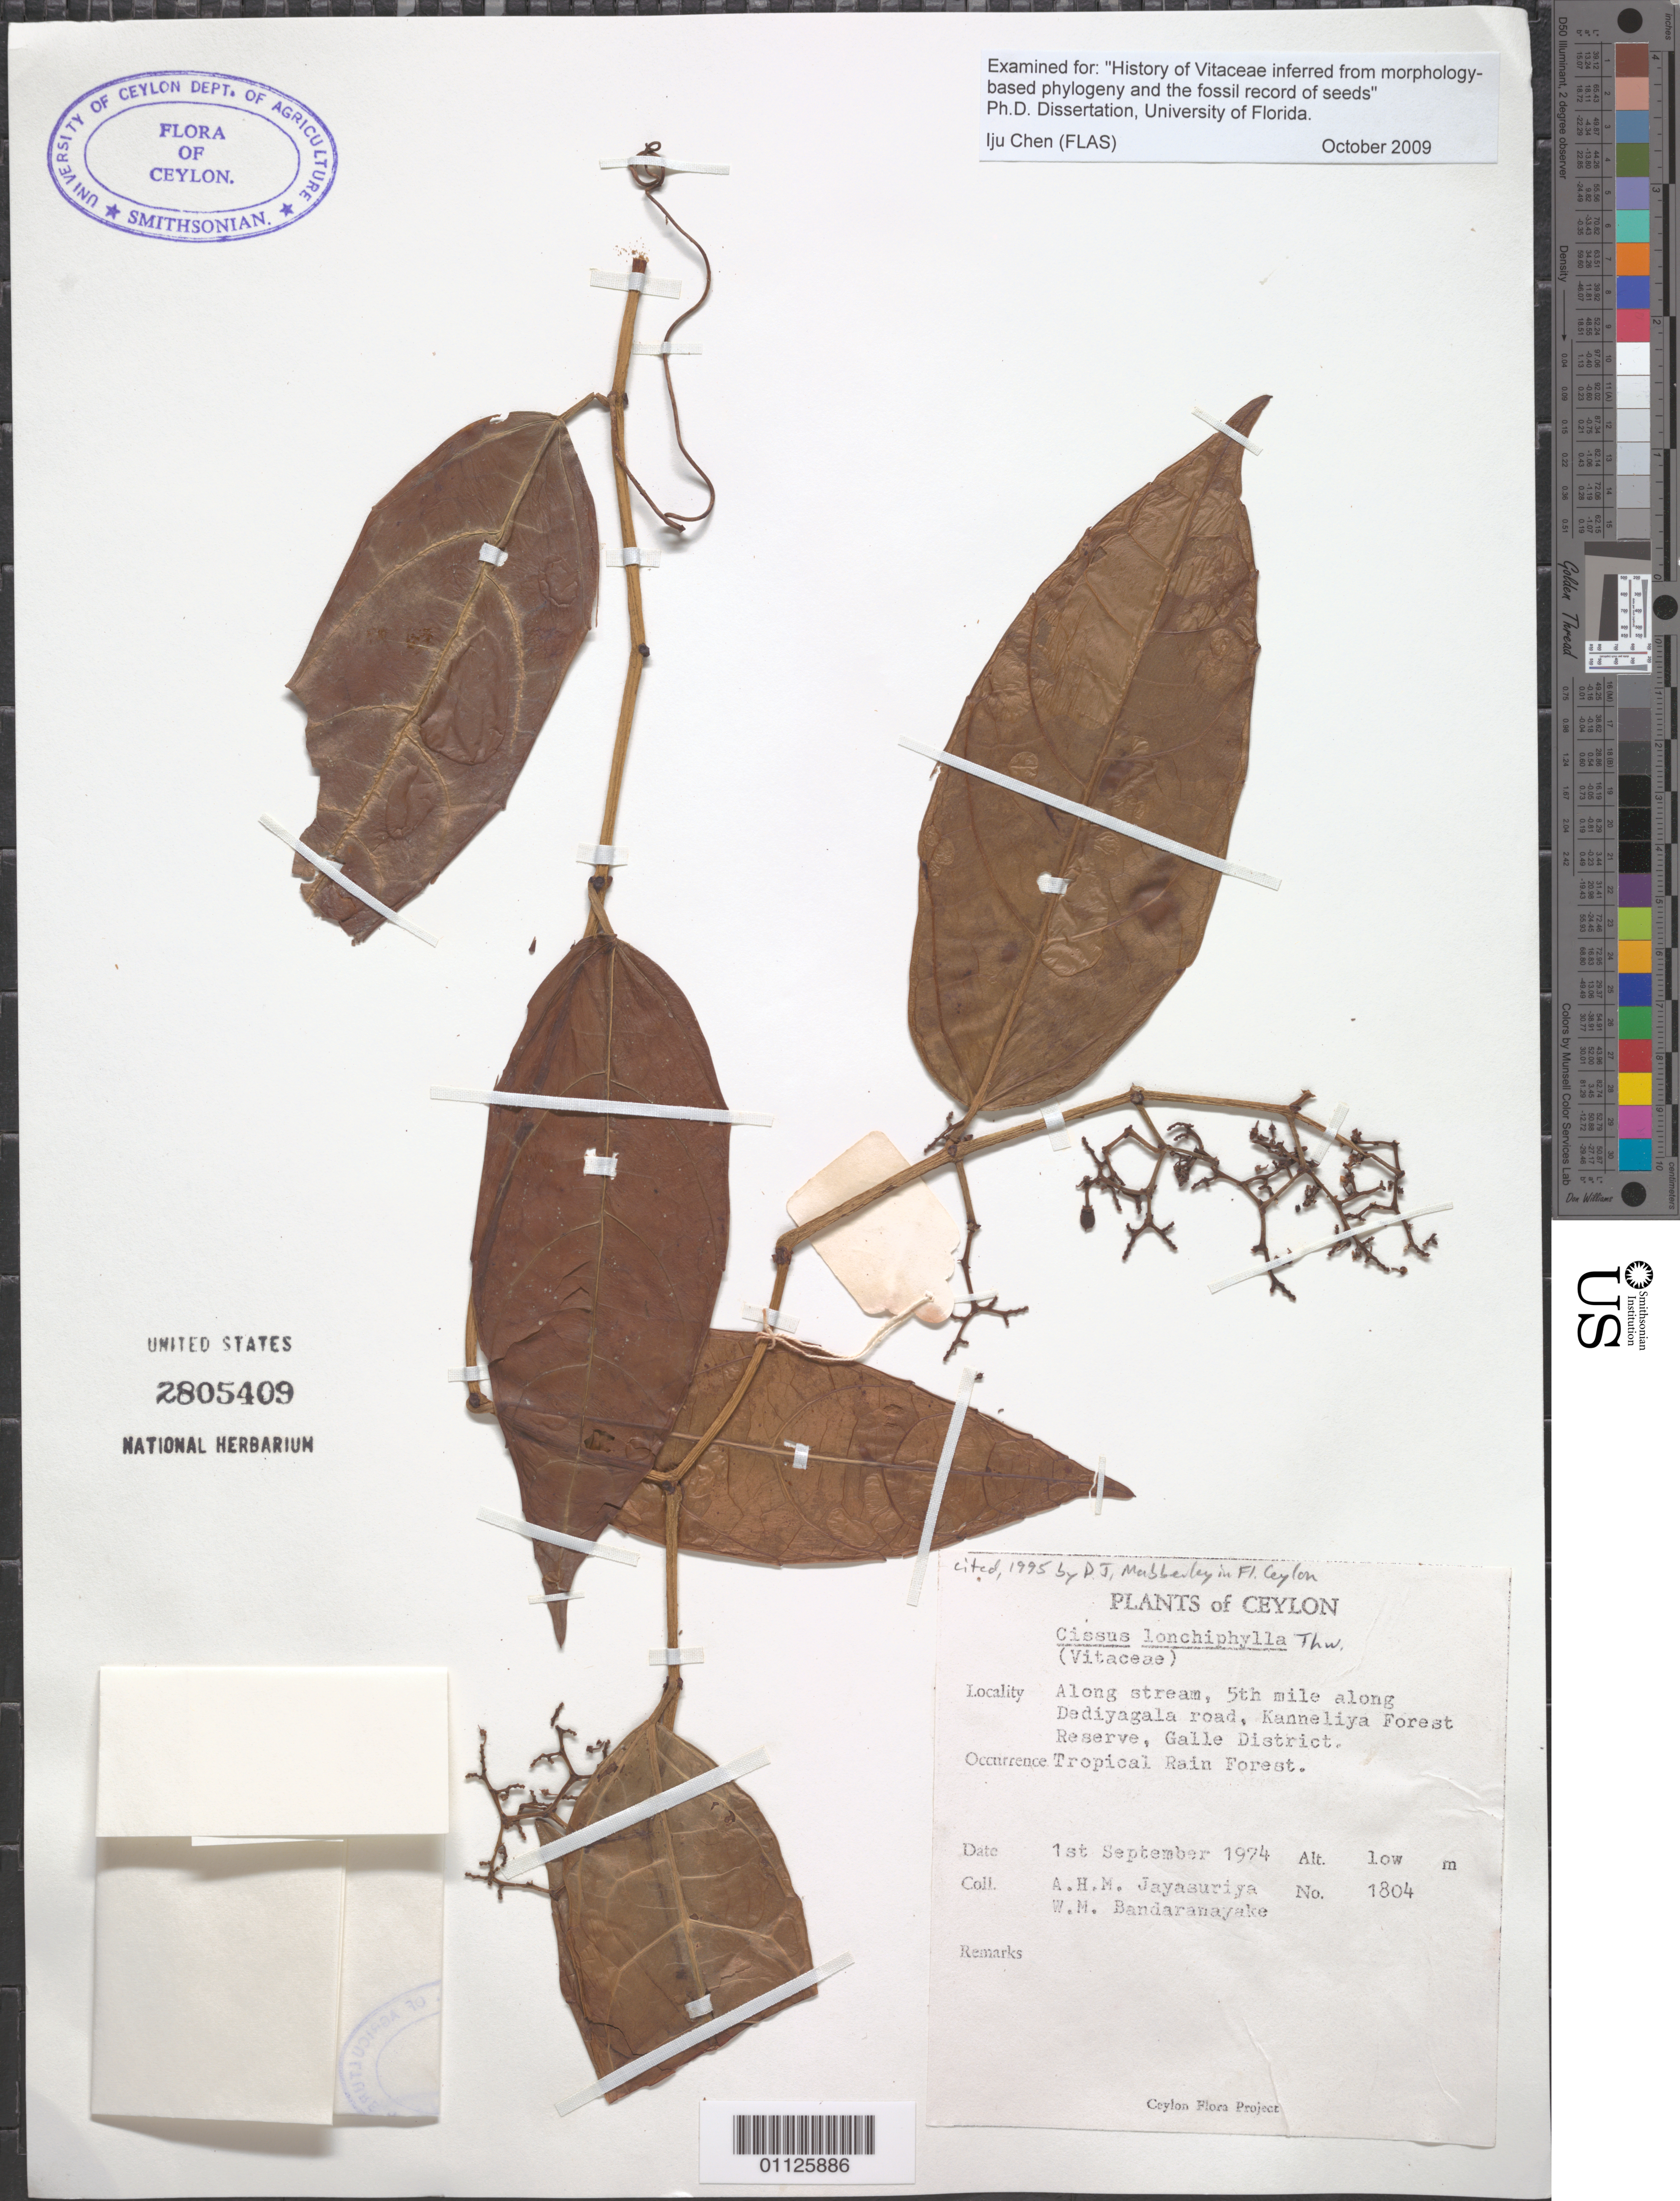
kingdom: Plantae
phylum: Tracheophyta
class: Magnoliopsida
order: Vitales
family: Vitaceae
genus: Cissus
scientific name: Cissus lonchiphylla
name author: Thwaites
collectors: A. H. Jayasuriya & W. Bandaranayake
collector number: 1804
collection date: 1974-09-01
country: Sri Lanka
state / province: Southern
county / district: Galle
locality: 5th mi along Dediyagala road, Kanneliya Forest Reserve.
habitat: Tropical Rain Forest. Along stream.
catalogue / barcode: US 2805409